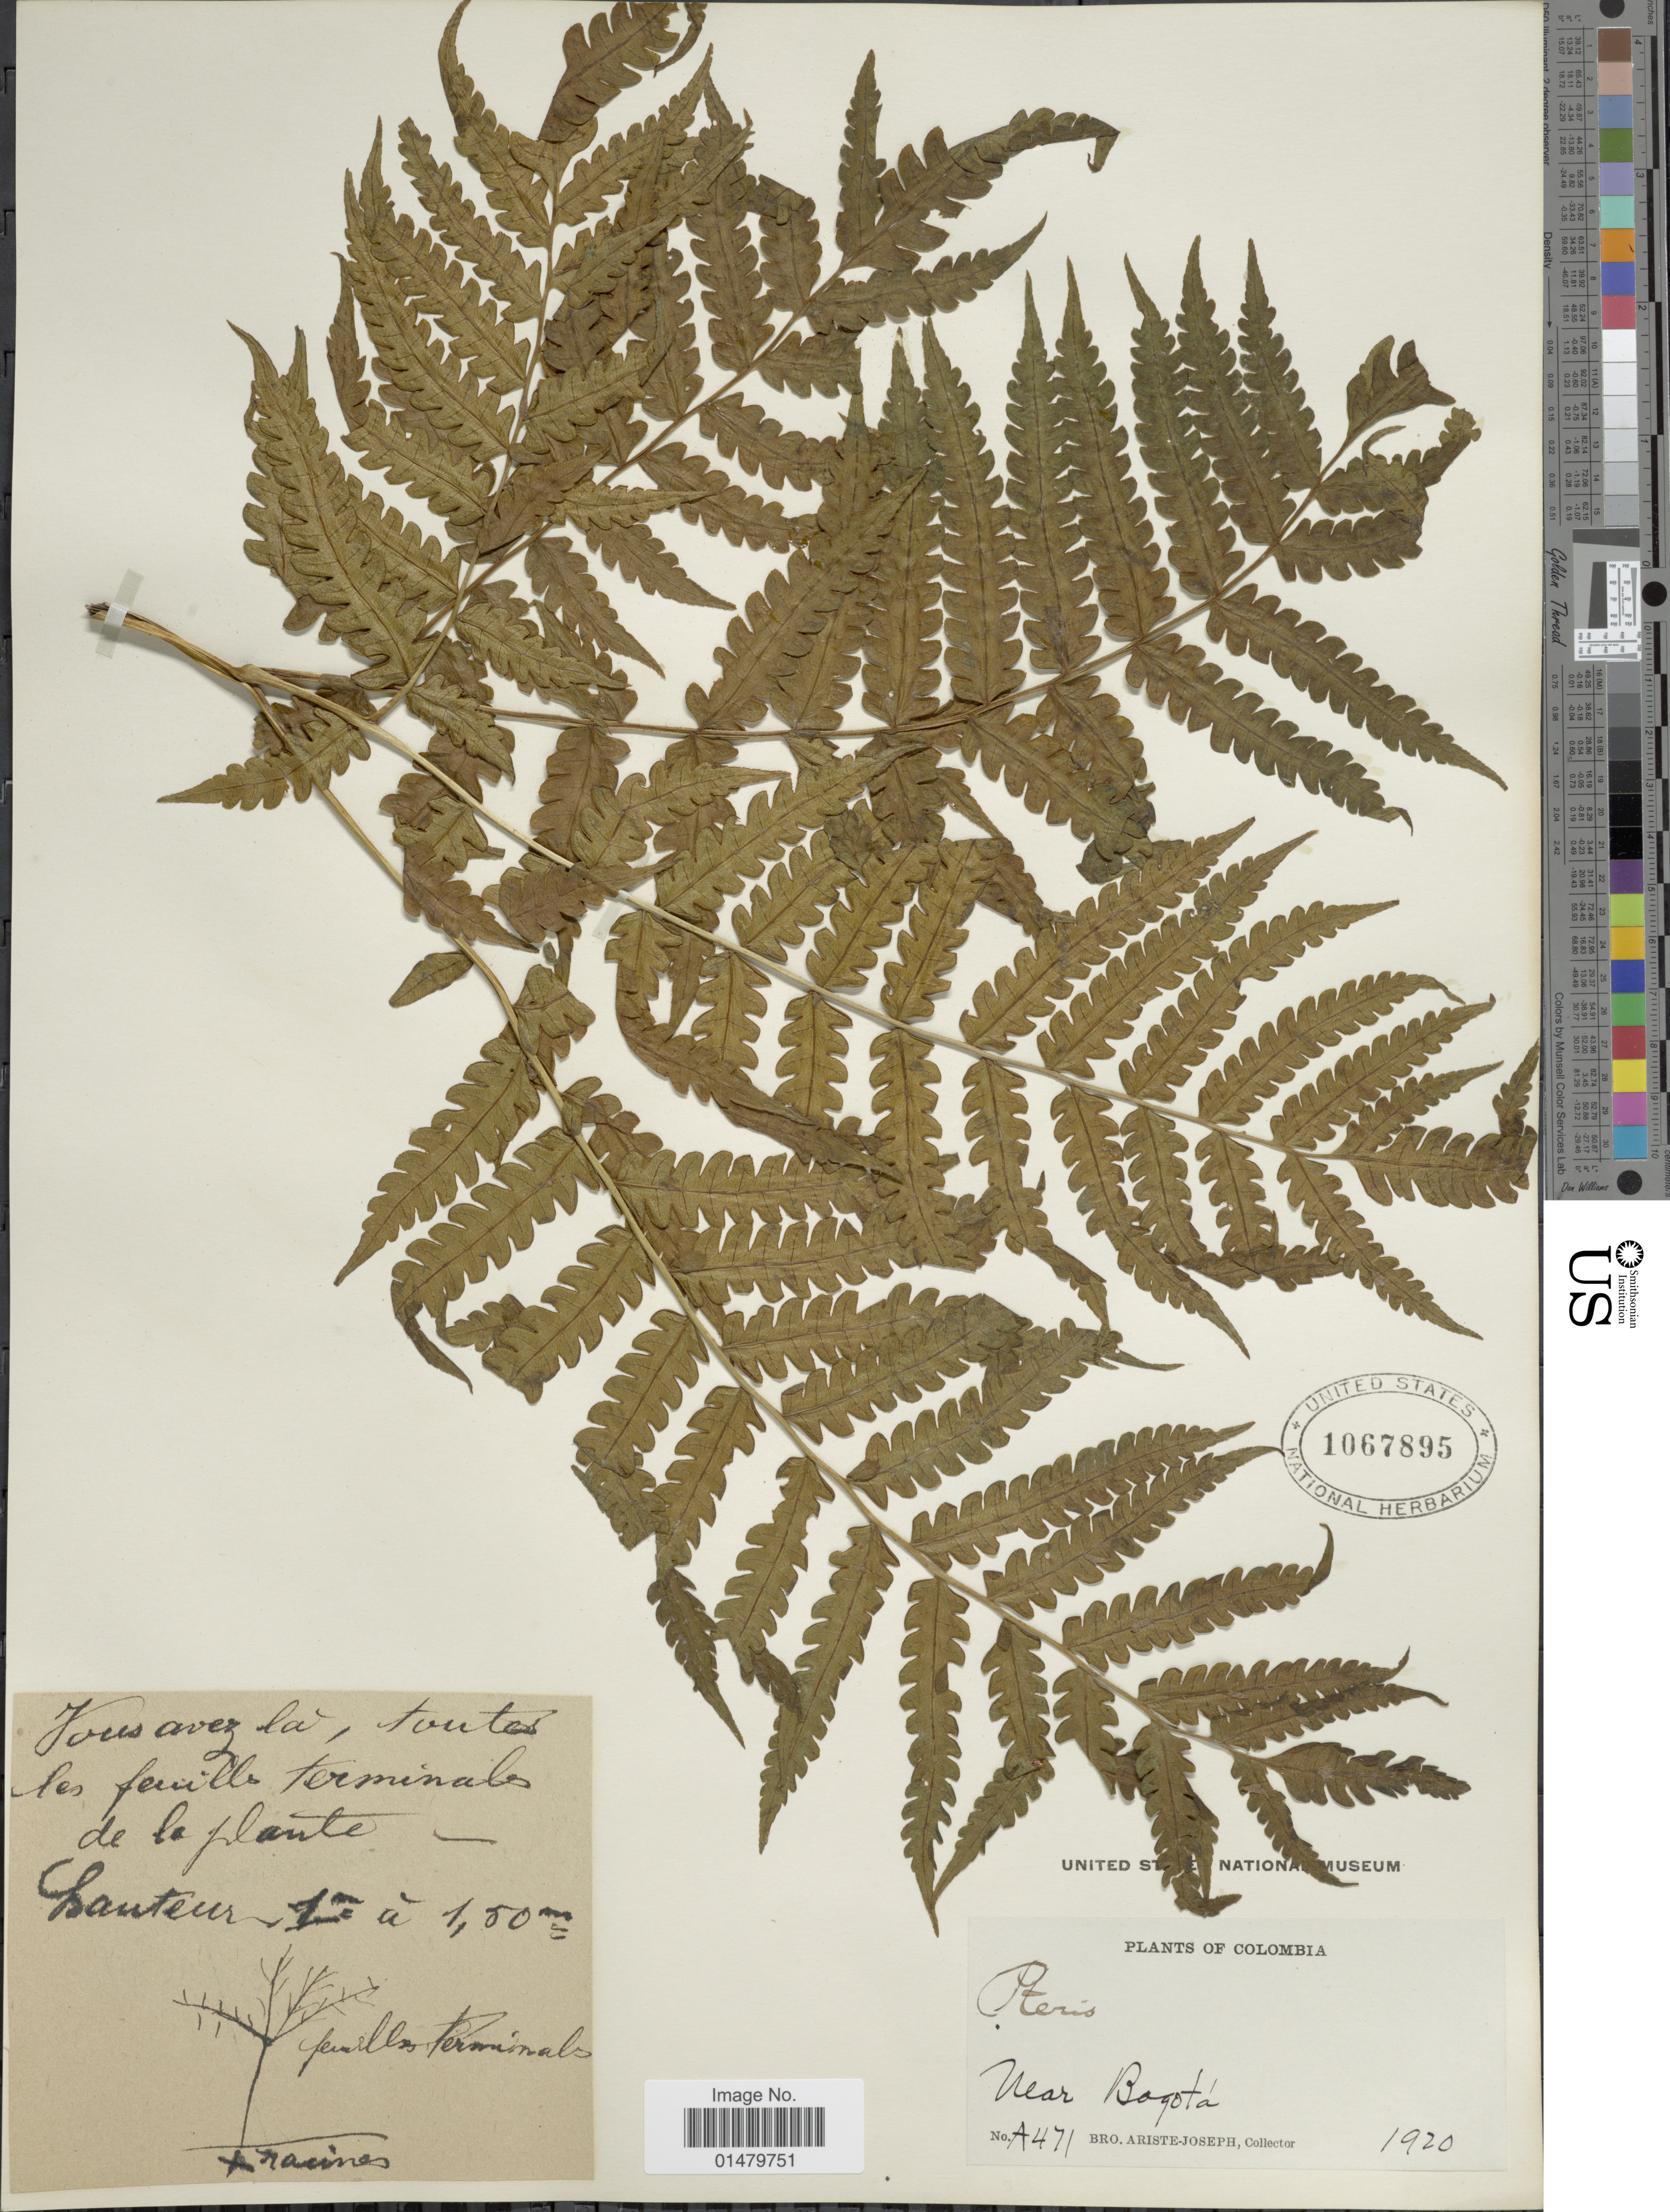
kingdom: Plantae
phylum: Tracheophyta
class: Polypodiopsida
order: Polypodiales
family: Pteridaceae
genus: Pteris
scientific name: Pteris podophylla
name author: Sw.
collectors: Bro. Ariste-Joseph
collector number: A471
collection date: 1920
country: Colombia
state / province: Bogota D.C.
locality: Near Bogota.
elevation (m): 150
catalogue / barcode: US 1067895